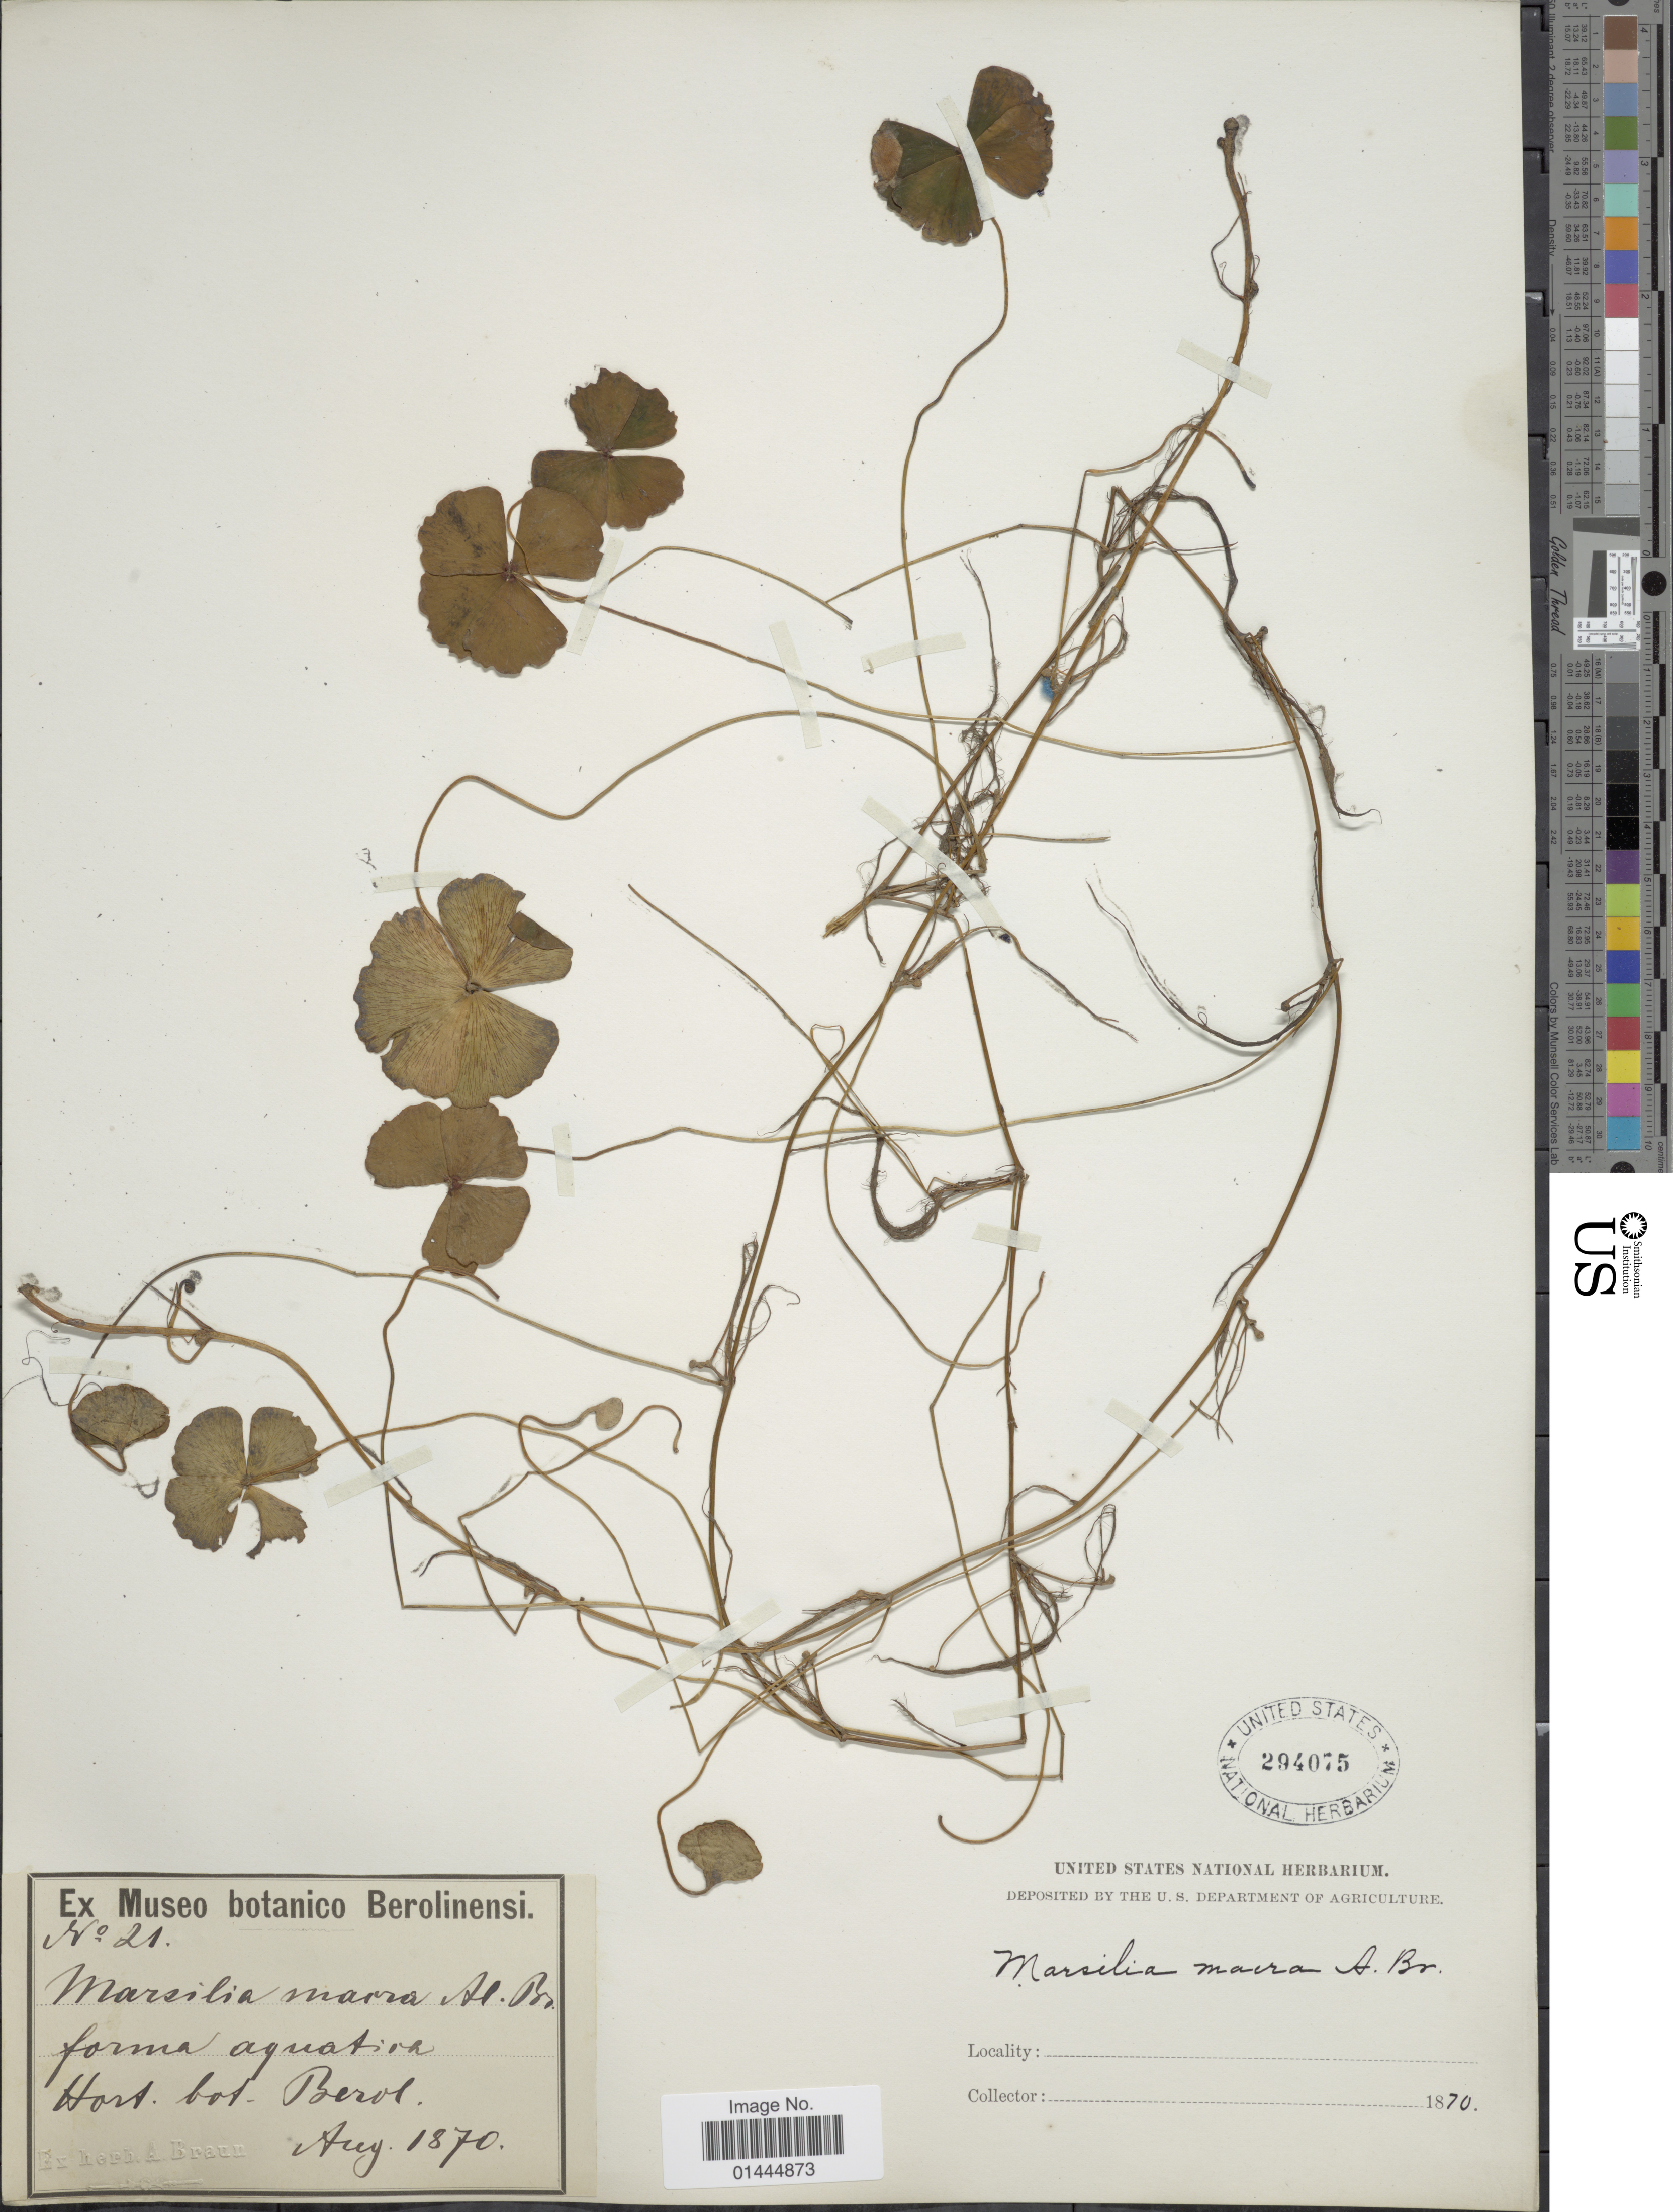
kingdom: Plantae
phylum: Tracheophyta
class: Polypodiopsida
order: Salviniales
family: Marsileaceae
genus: Marsilea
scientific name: Marsilea macra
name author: A. Braun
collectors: ex herb. A. Braun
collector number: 21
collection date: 1870-08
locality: Hort. bot. Berol.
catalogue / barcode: US 294075